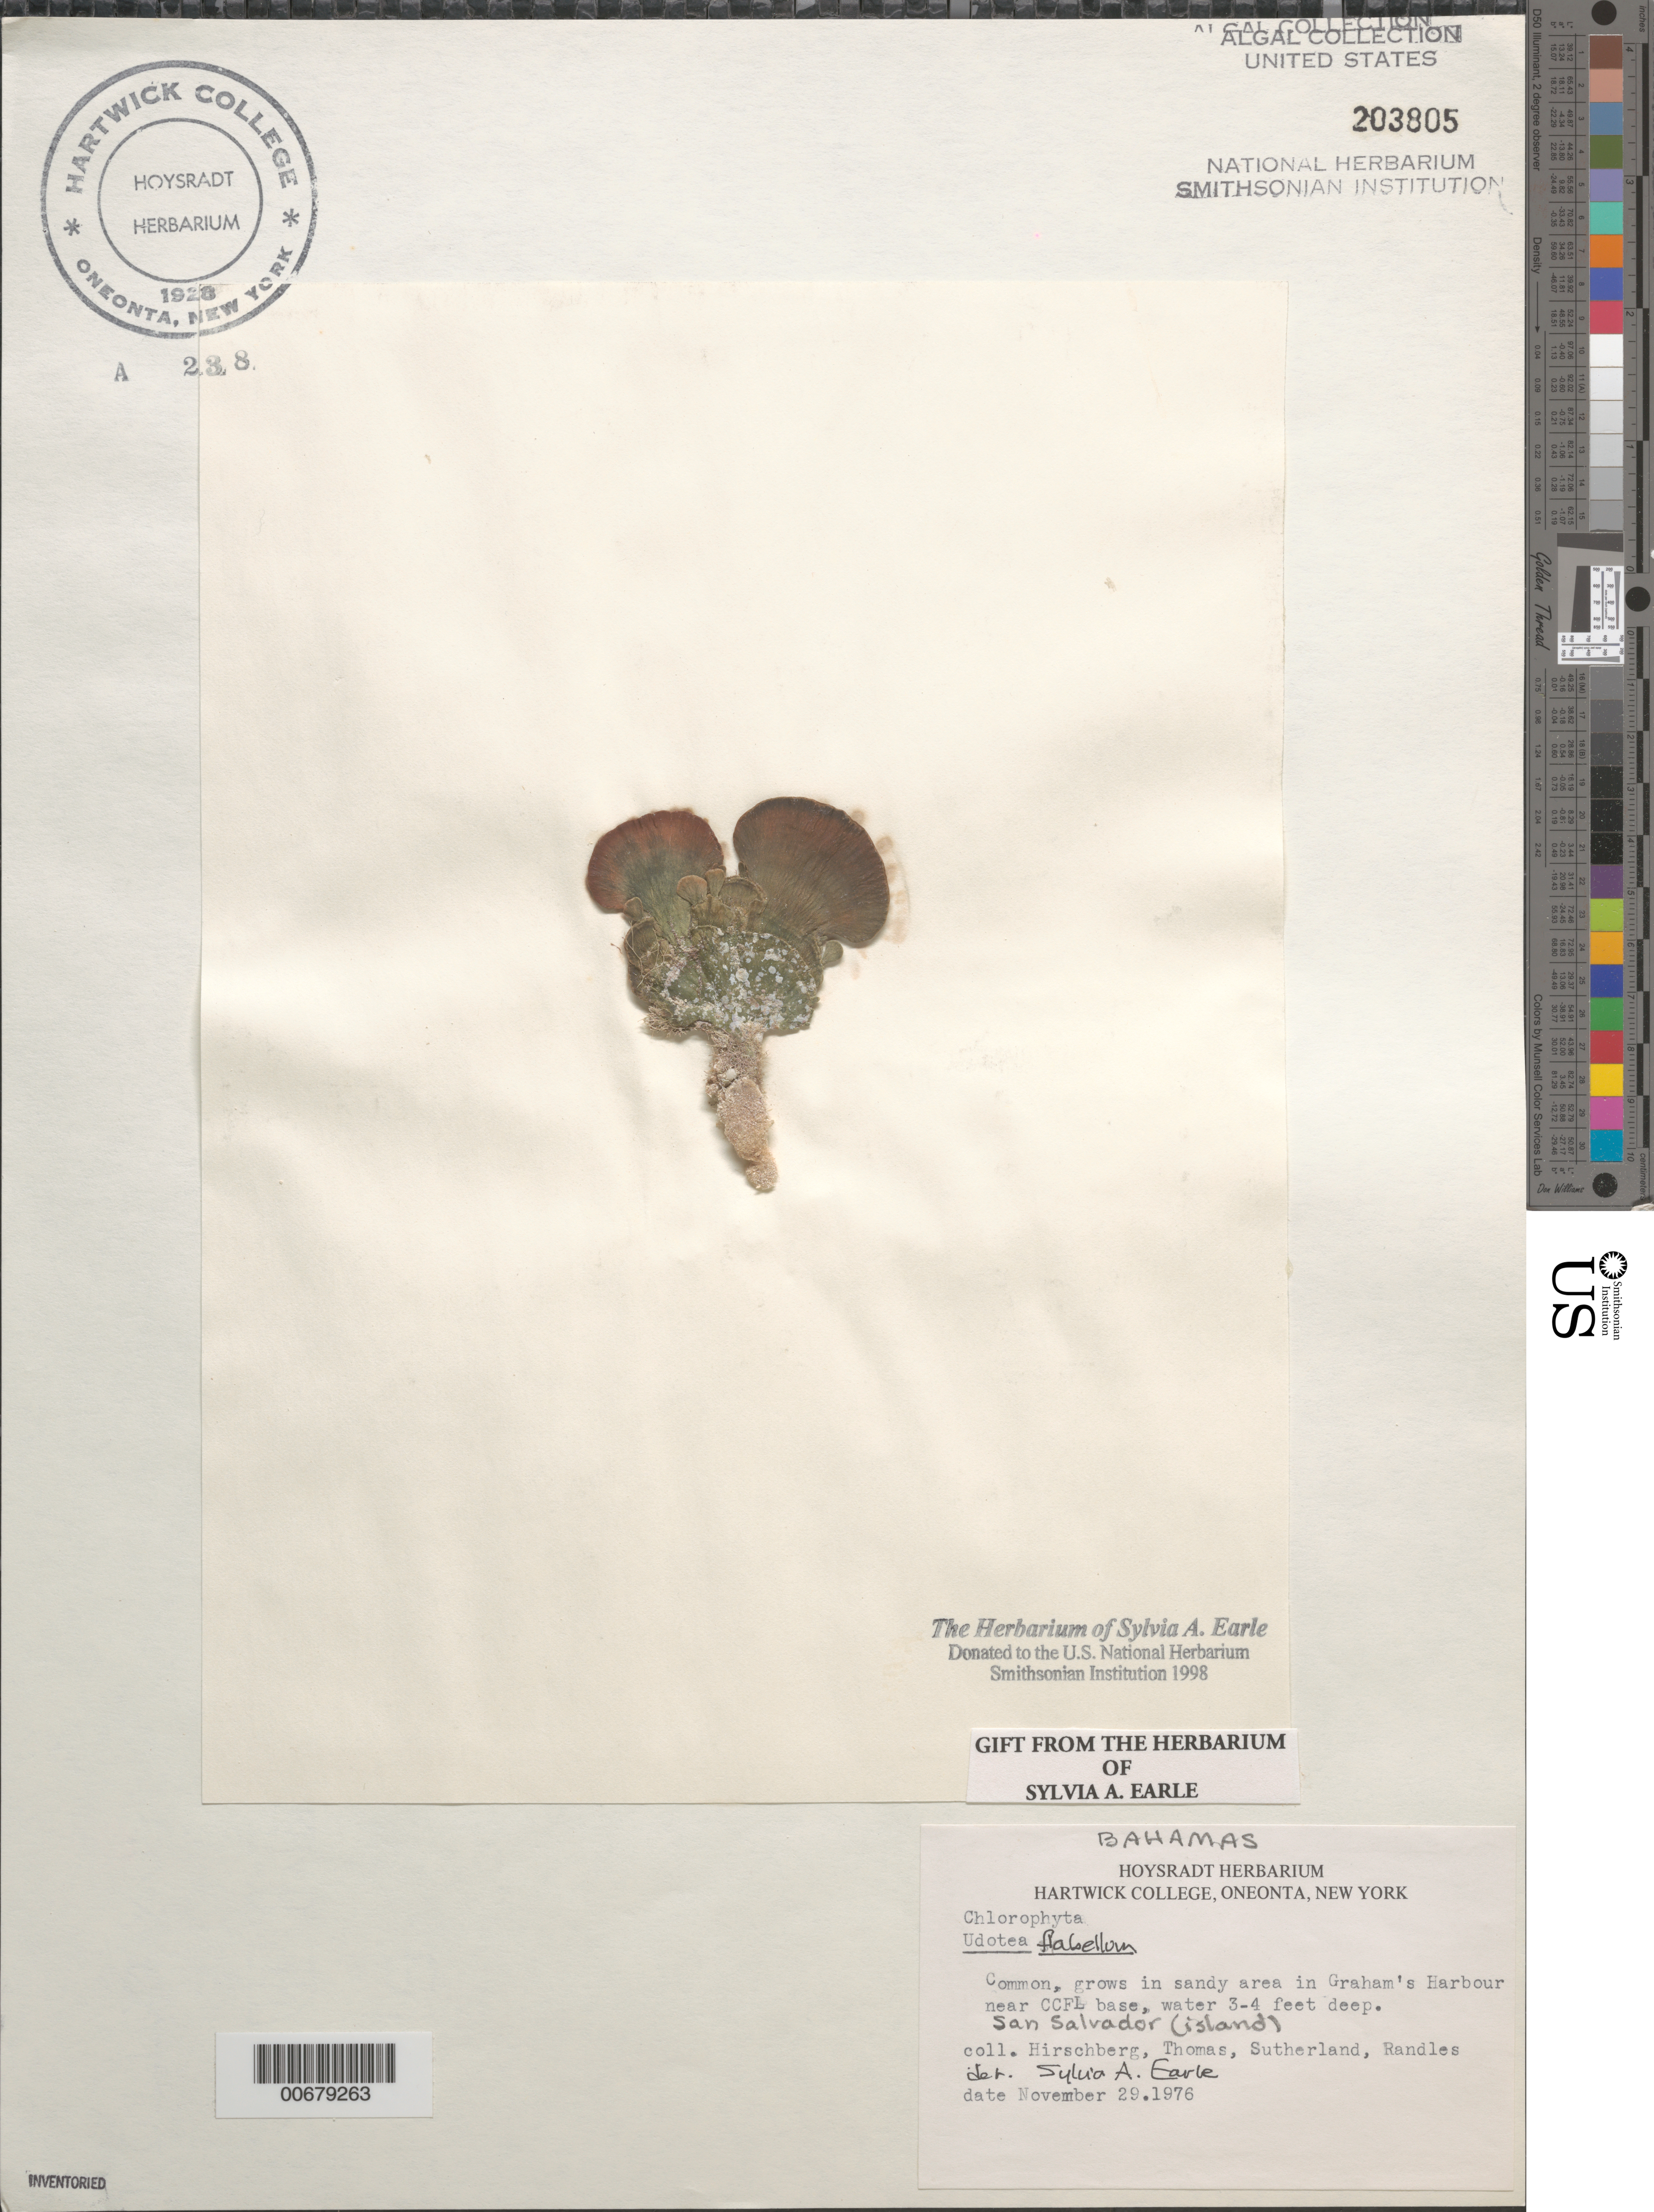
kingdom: Plantae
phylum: Chlorophyta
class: Ulvophyceae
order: Bryopsidales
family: Udoteaceae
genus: Udotea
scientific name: Udotea flabellum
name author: (J. Ellis & Sol.) M. Howe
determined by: Earle, S. A.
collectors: -. Hirschberg, H. Thomas, -. Sutherland & -. Randles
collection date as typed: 29 Nov 1976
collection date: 1976-11-29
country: Bahamas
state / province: San Salvador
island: San Salvador Island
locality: Graham's Harbour near CCFL base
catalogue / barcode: US 203805